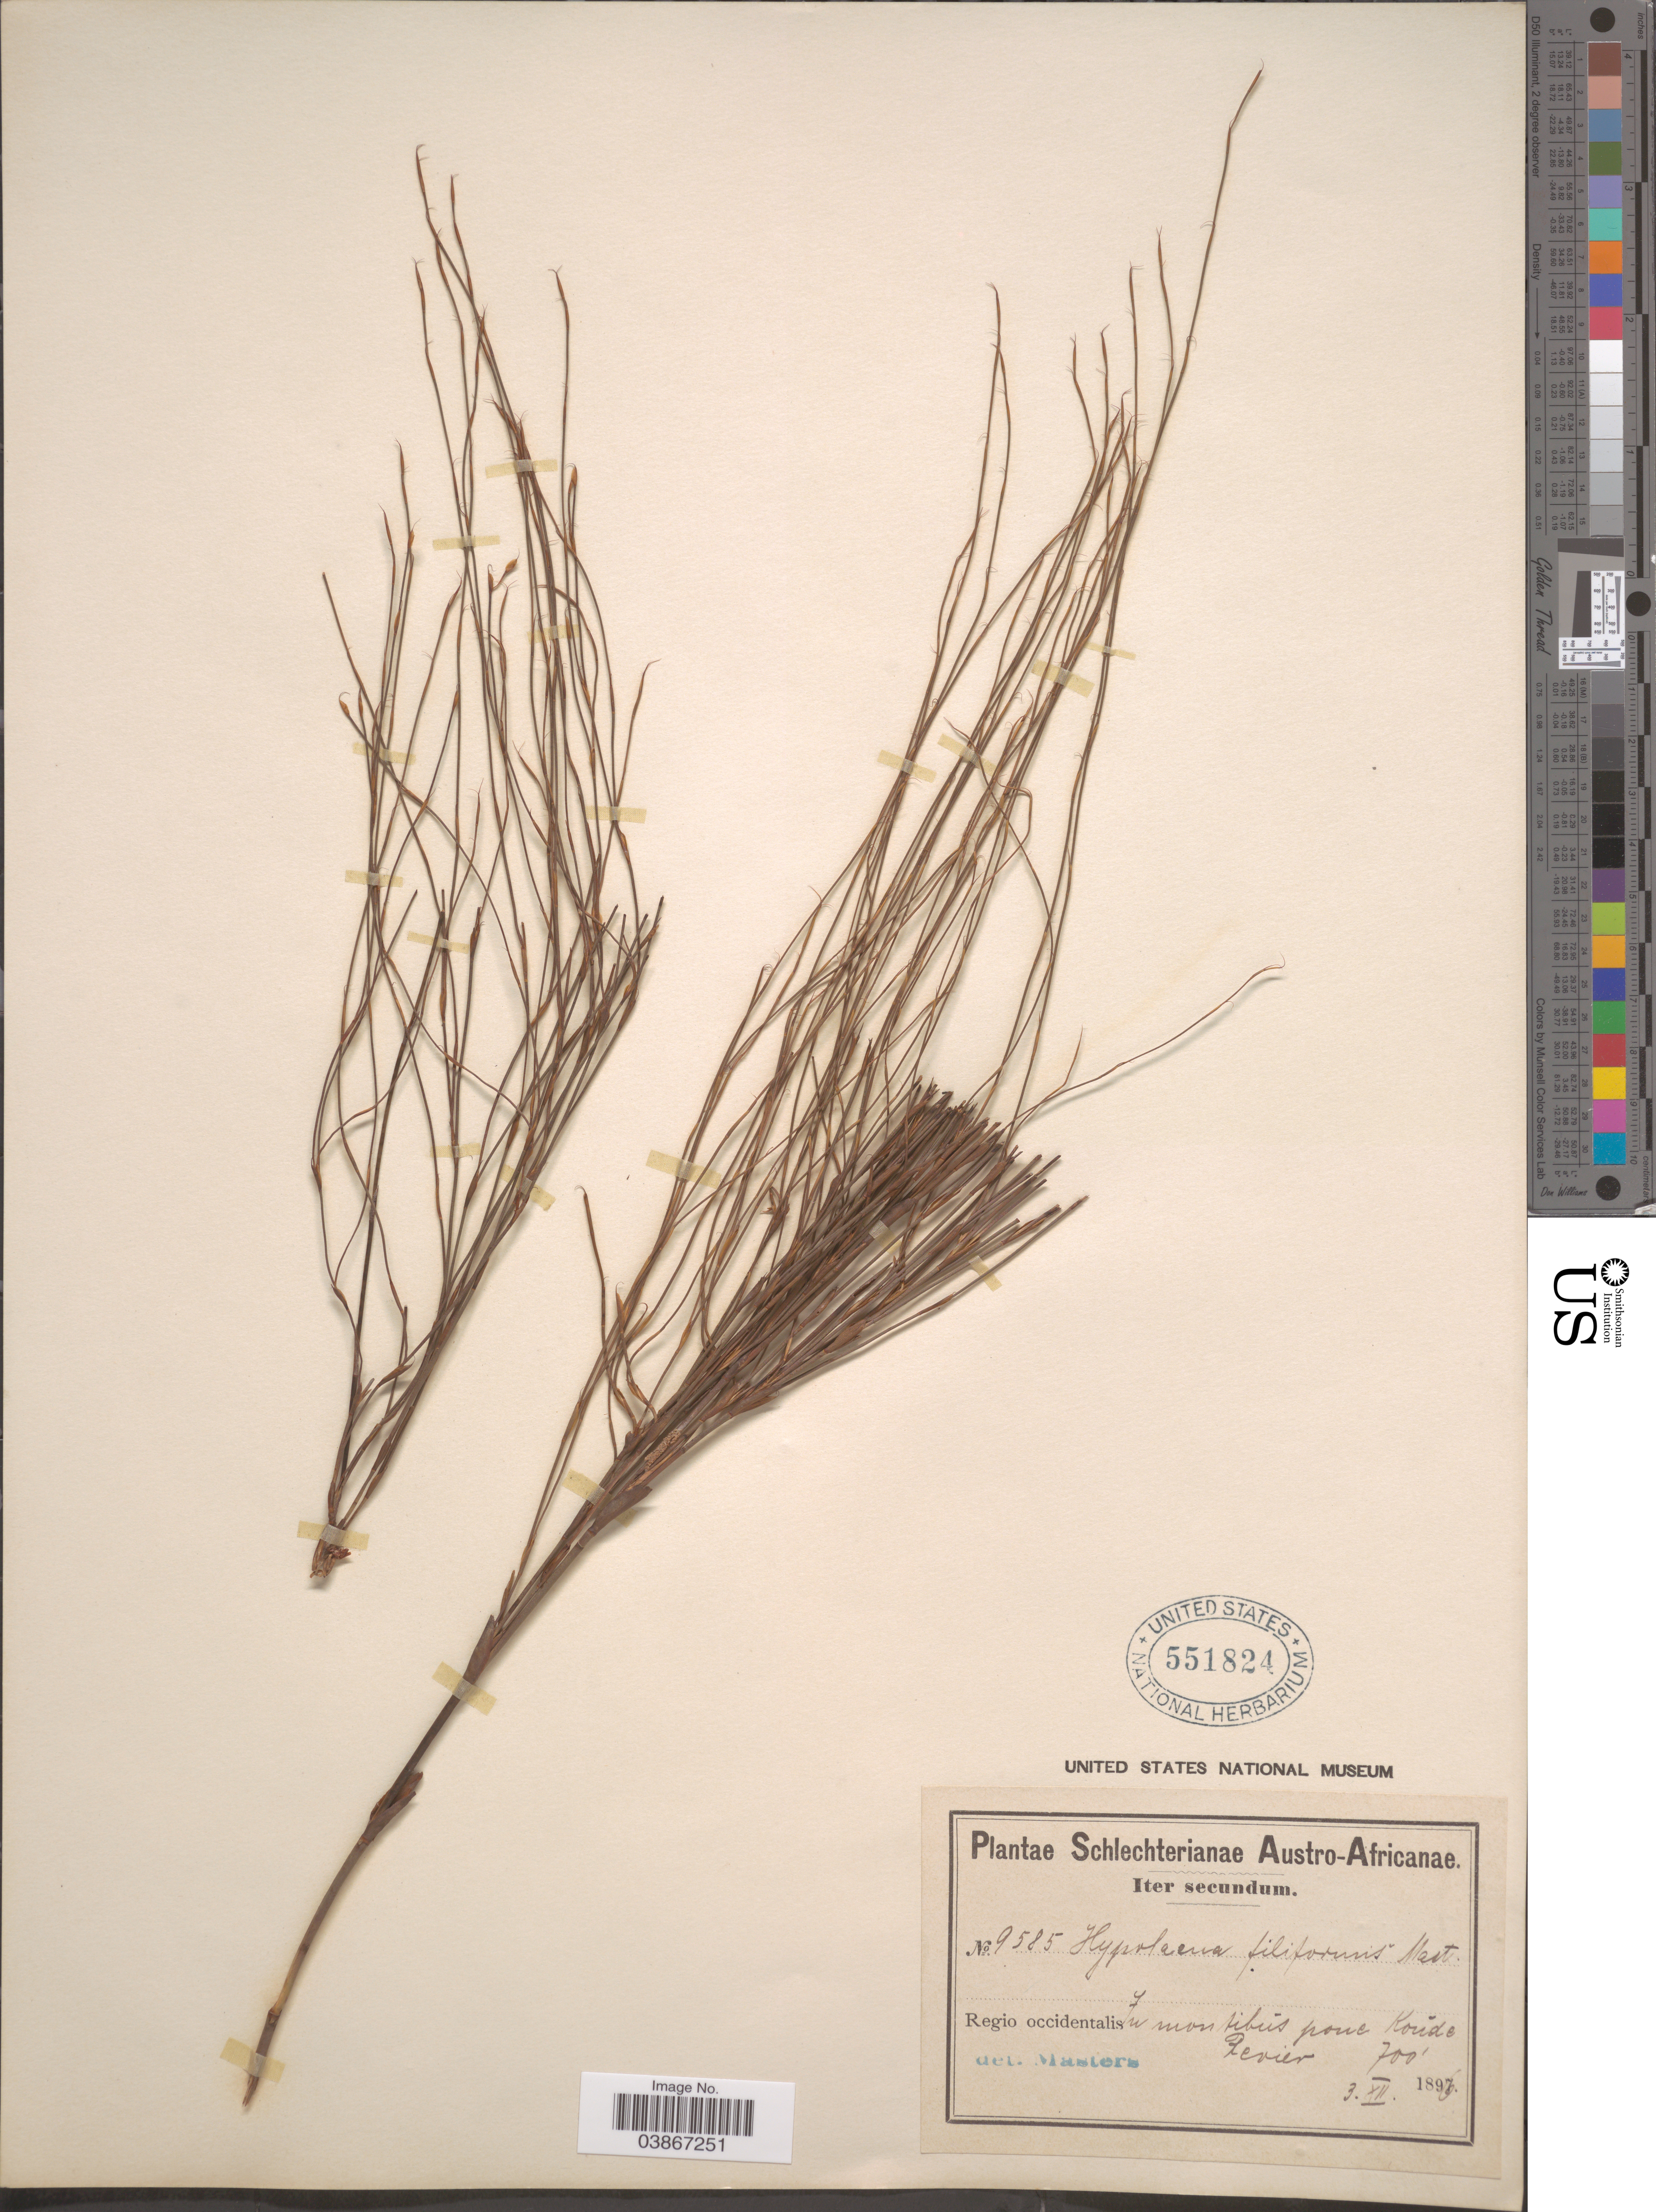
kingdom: Plantae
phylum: Tracheophyta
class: Liliopsida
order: Poales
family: Restionaceae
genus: Hypolaena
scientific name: Hypolaena filiformis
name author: Mast.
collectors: Schlechter, --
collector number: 9585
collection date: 1896-12-03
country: South Africa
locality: Austro-Africanae. Regio occidentalis: In montibus pone Koude Revier.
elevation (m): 213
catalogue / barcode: US 551824